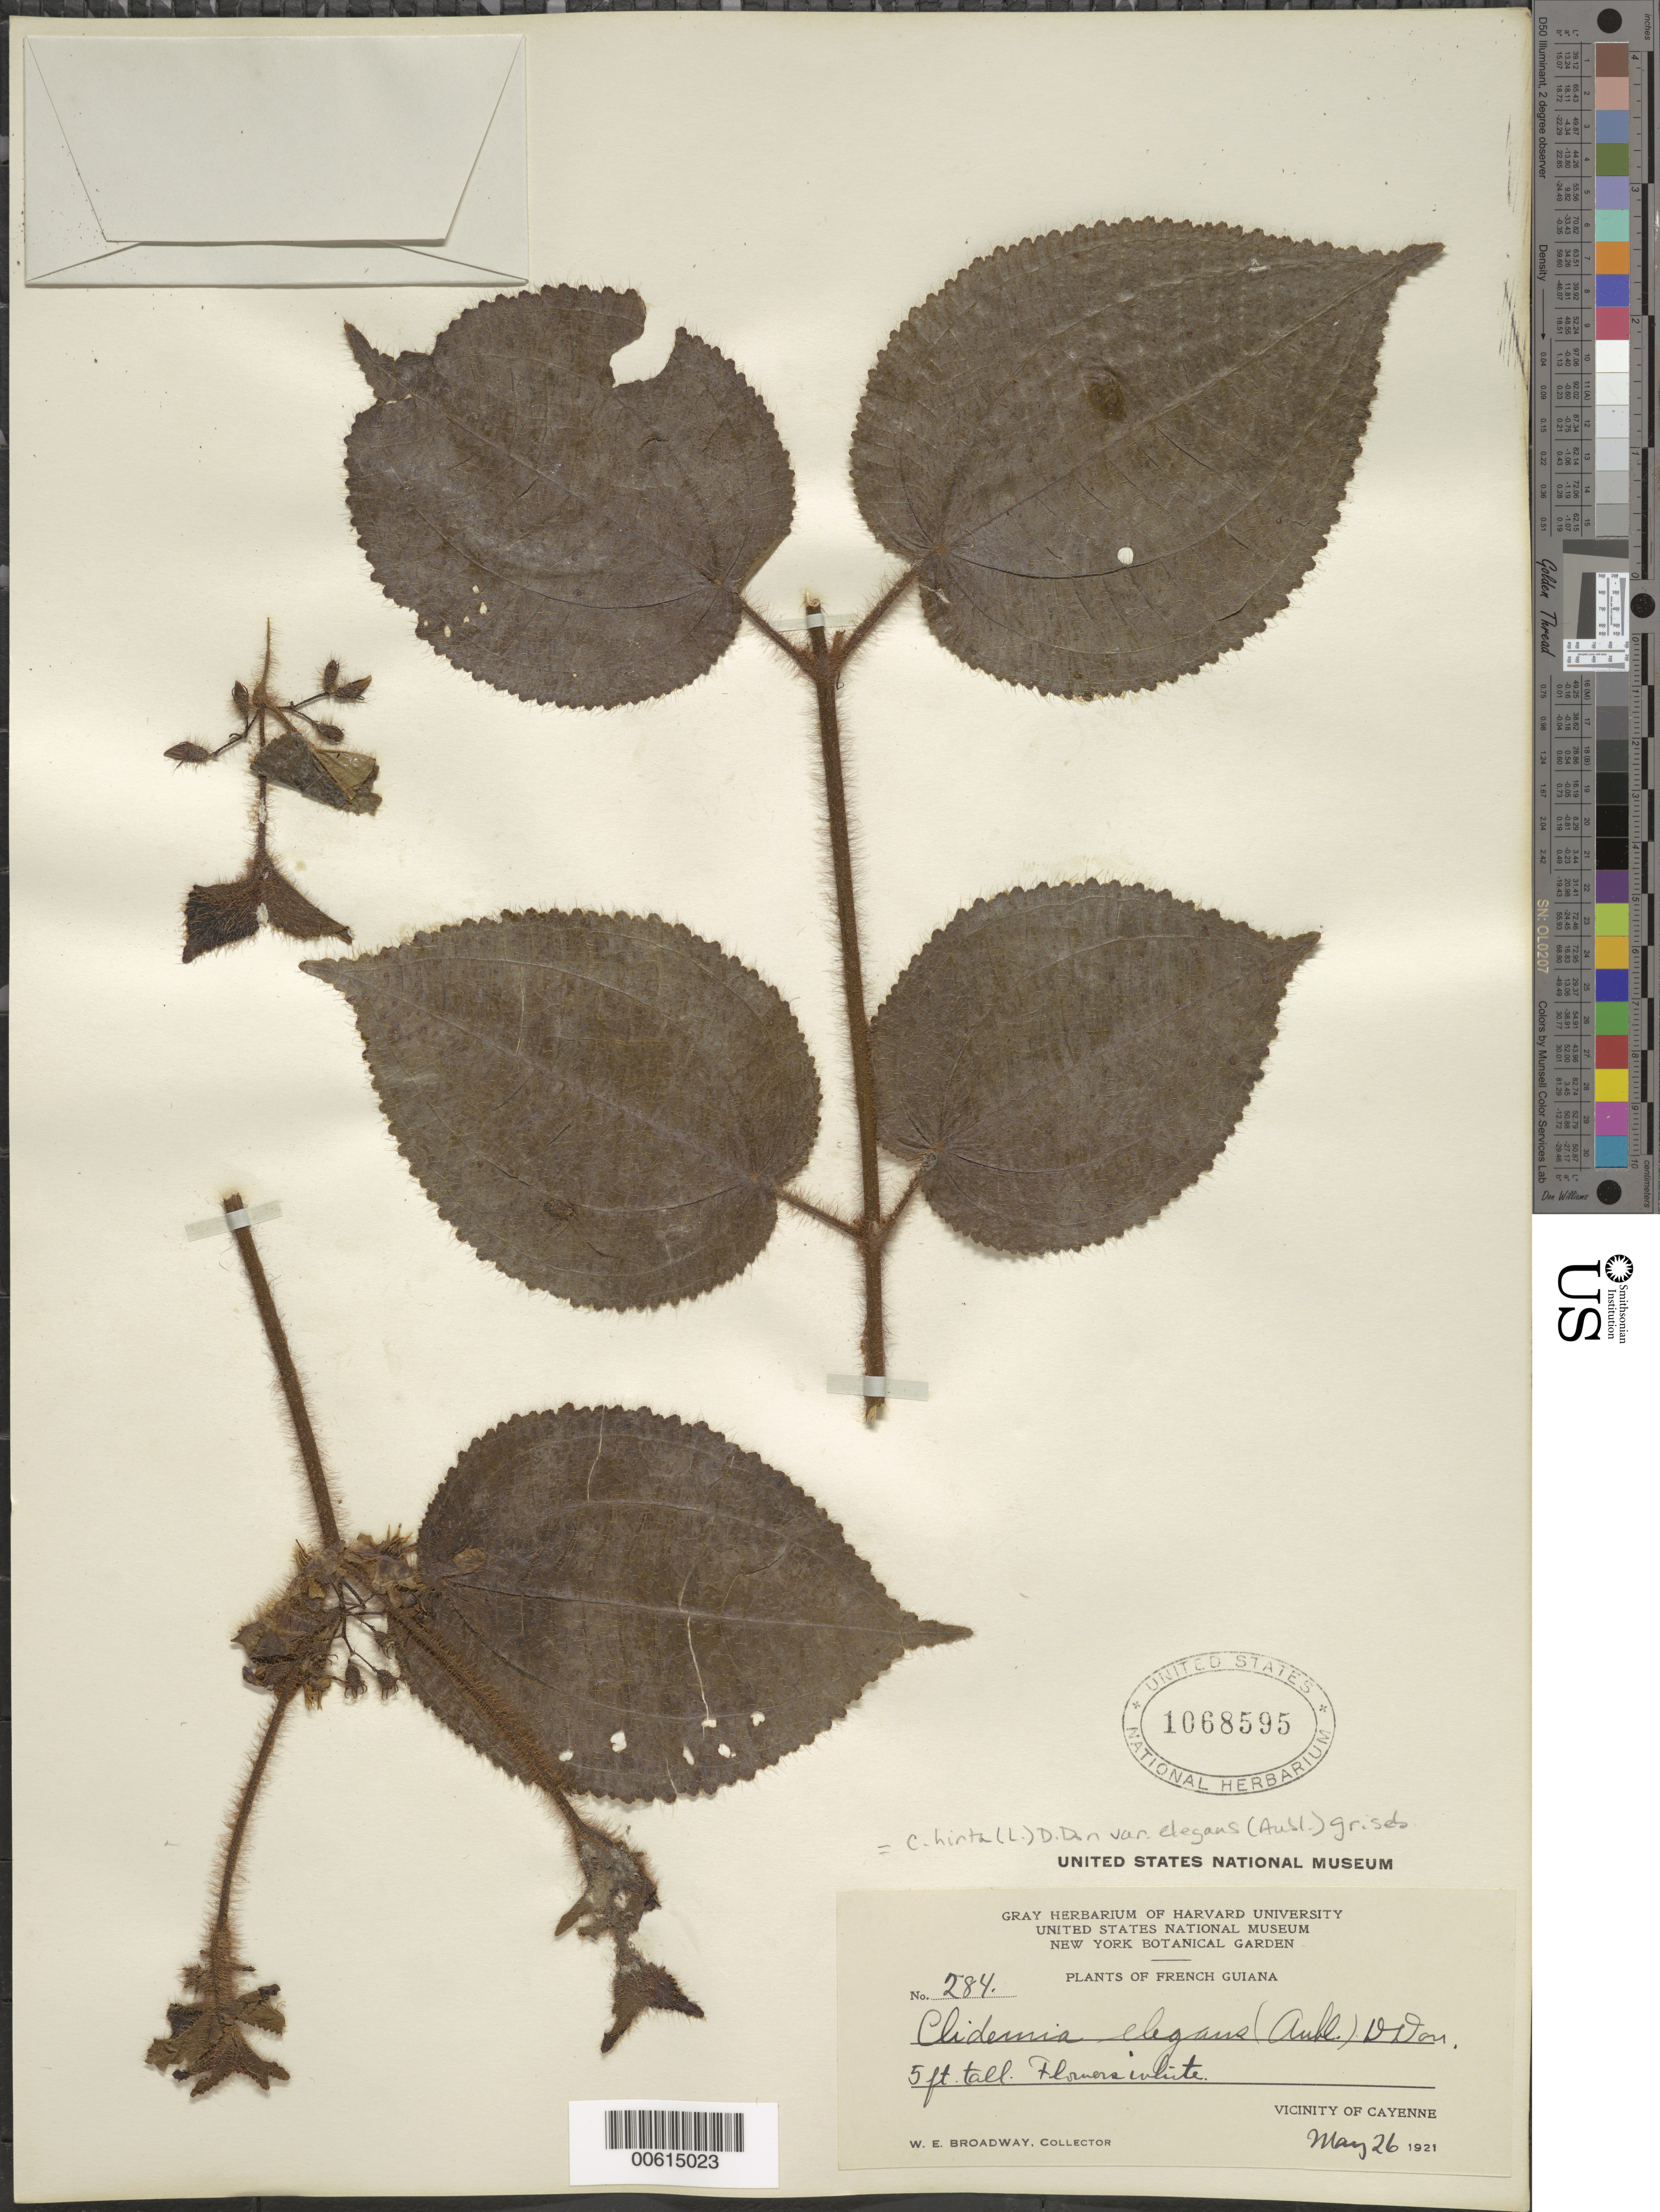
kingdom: Plantae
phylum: Tracheophyta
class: Magnoliopsida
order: Myrtales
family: Melastomataceae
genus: Clidemia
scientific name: Clidemia hirta var. elegans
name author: (Aubl.) Griseb.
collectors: W. E. Broadway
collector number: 284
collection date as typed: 26-May-21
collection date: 1921-05-26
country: French Guiana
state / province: Cayenne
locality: Cayenne, vic.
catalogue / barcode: US 1068595